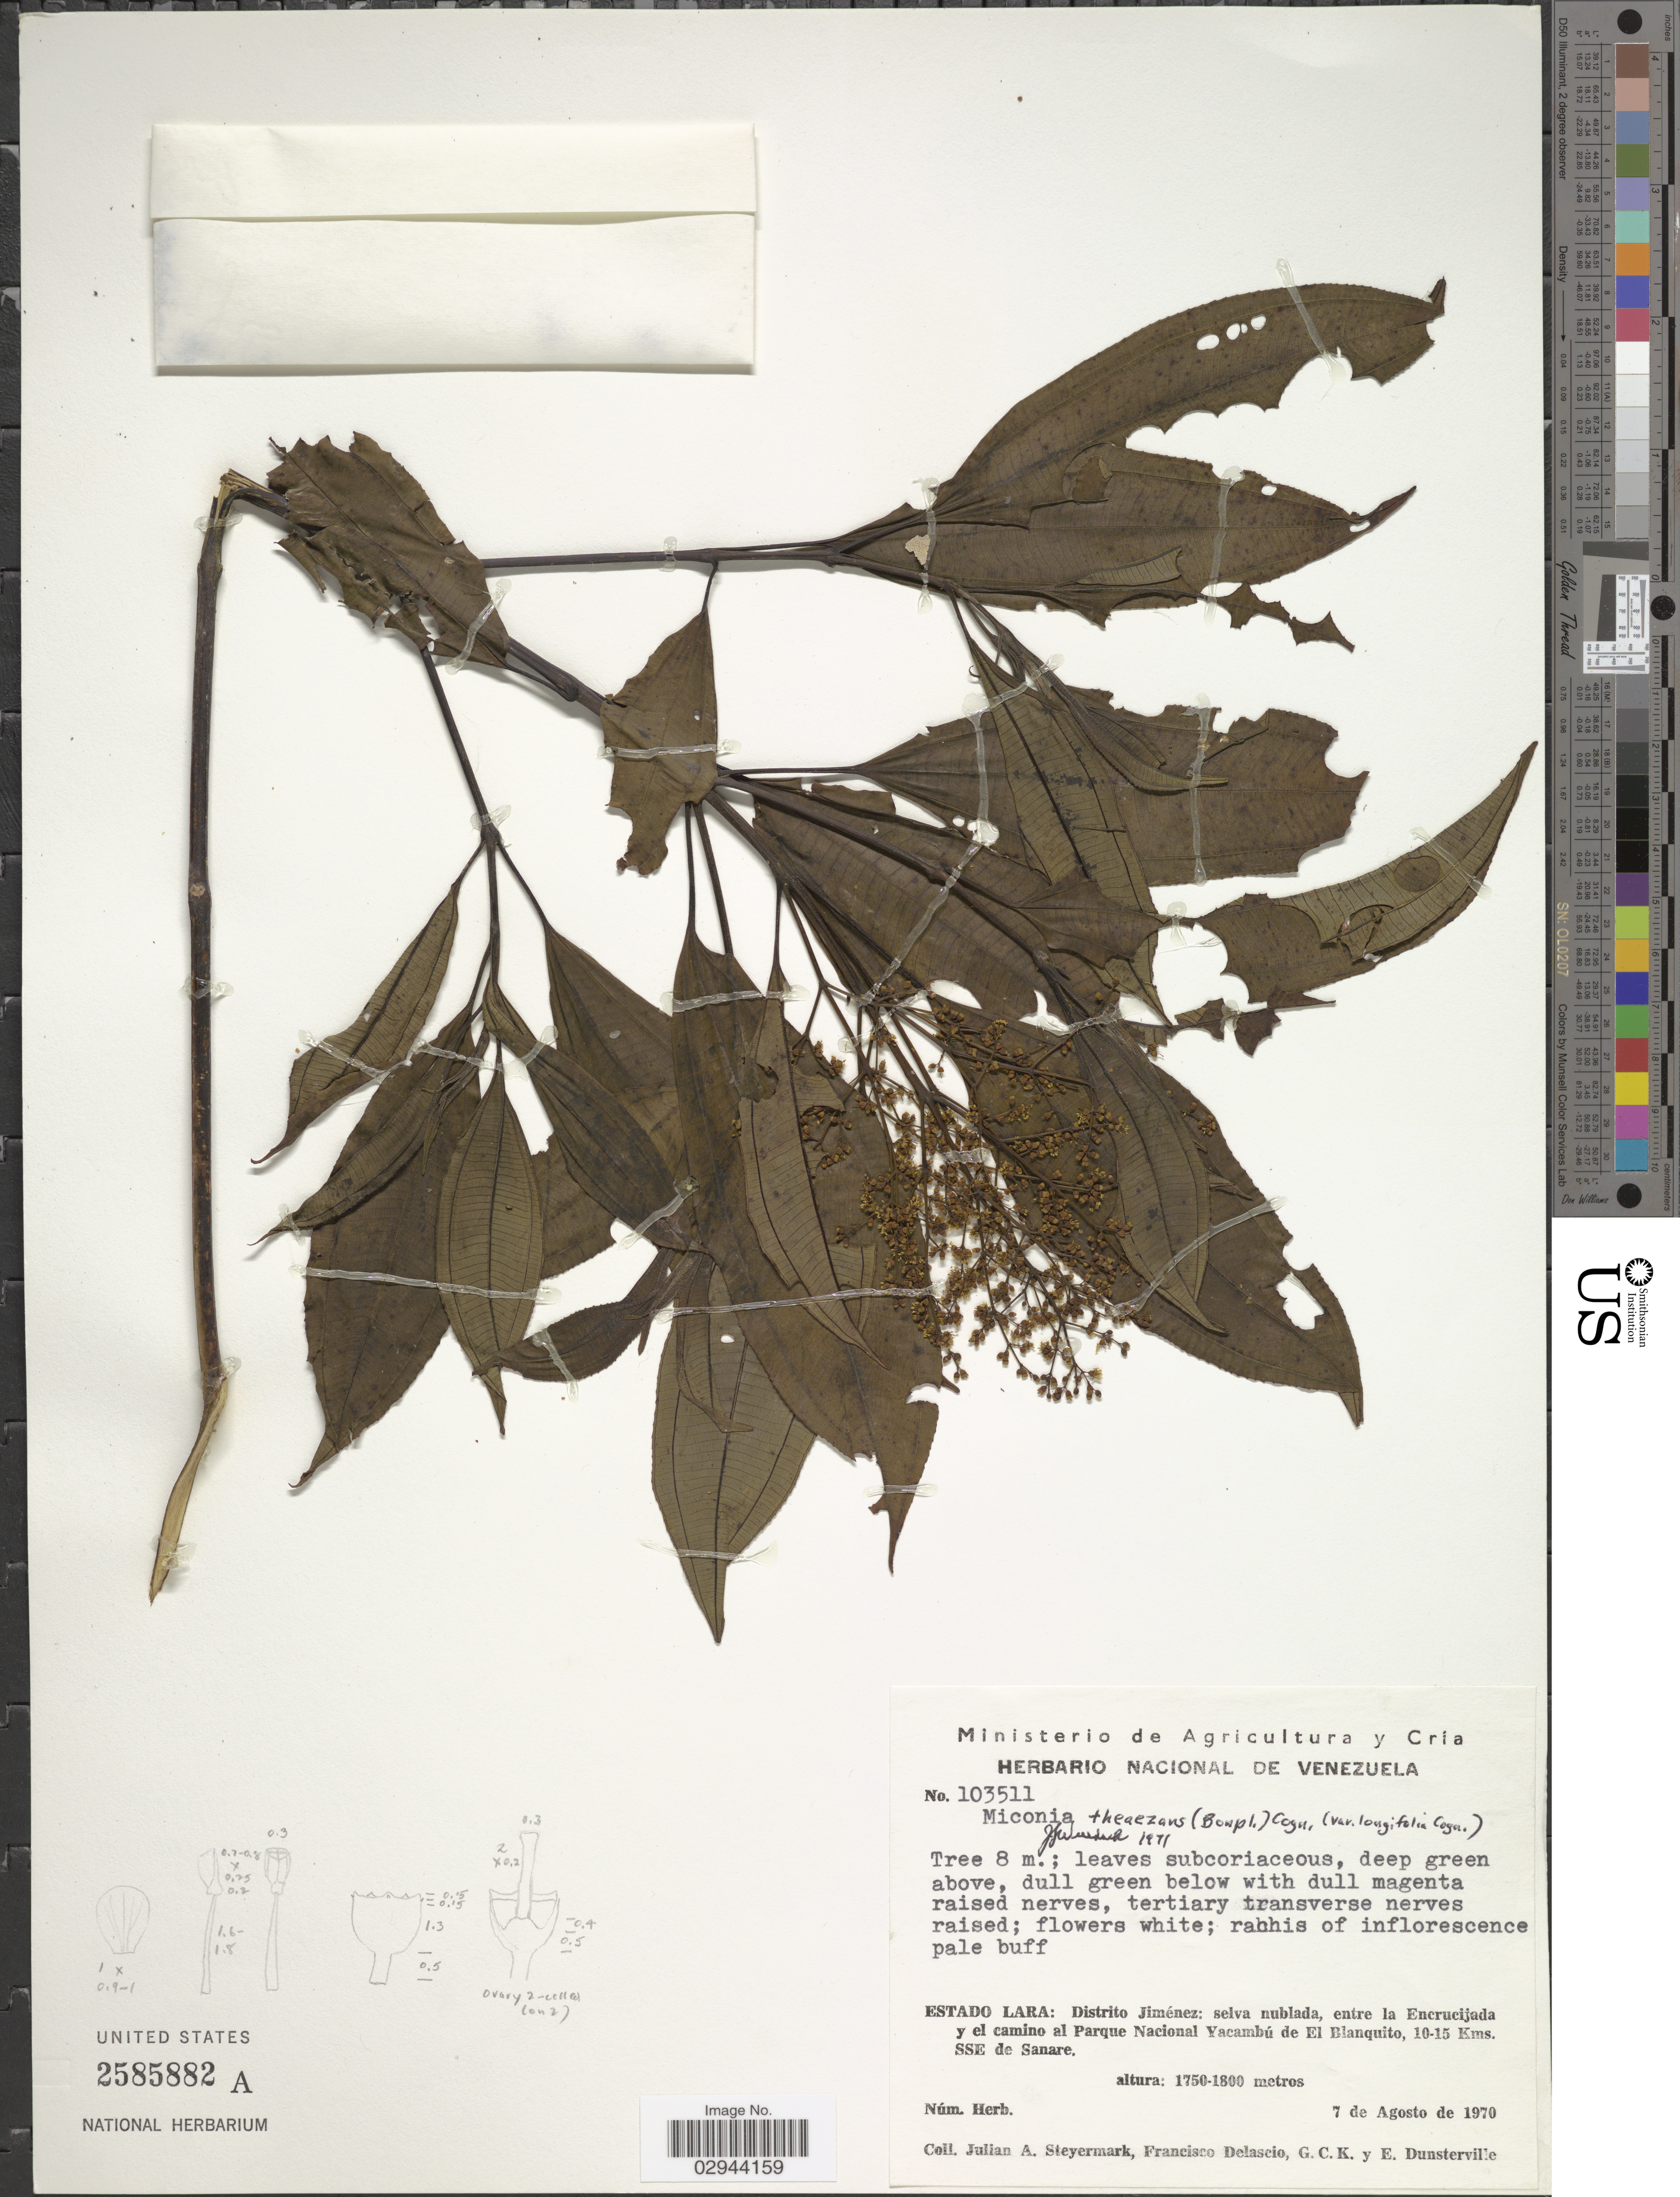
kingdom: Plantae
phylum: Tracheophyta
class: Magnoliopsida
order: Myrtales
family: Melastomataceae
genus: Miconia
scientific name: Miconia theizans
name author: (Bonpl.) Cogn.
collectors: J. Steyermark, F. Delascio, G. C. K. Dunsterville & E. Dunsterville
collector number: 103511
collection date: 1970-08-07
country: Venezuela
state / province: Lara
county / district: Jiménez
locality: Distrito Jiménez, selva nublada, entre la Encrucijada y el camino al Parque Nacional Yacambú de El Blanquito, 10-15 Kms. SSE de Sanare.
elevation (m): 1750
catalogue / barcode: US 2585882A